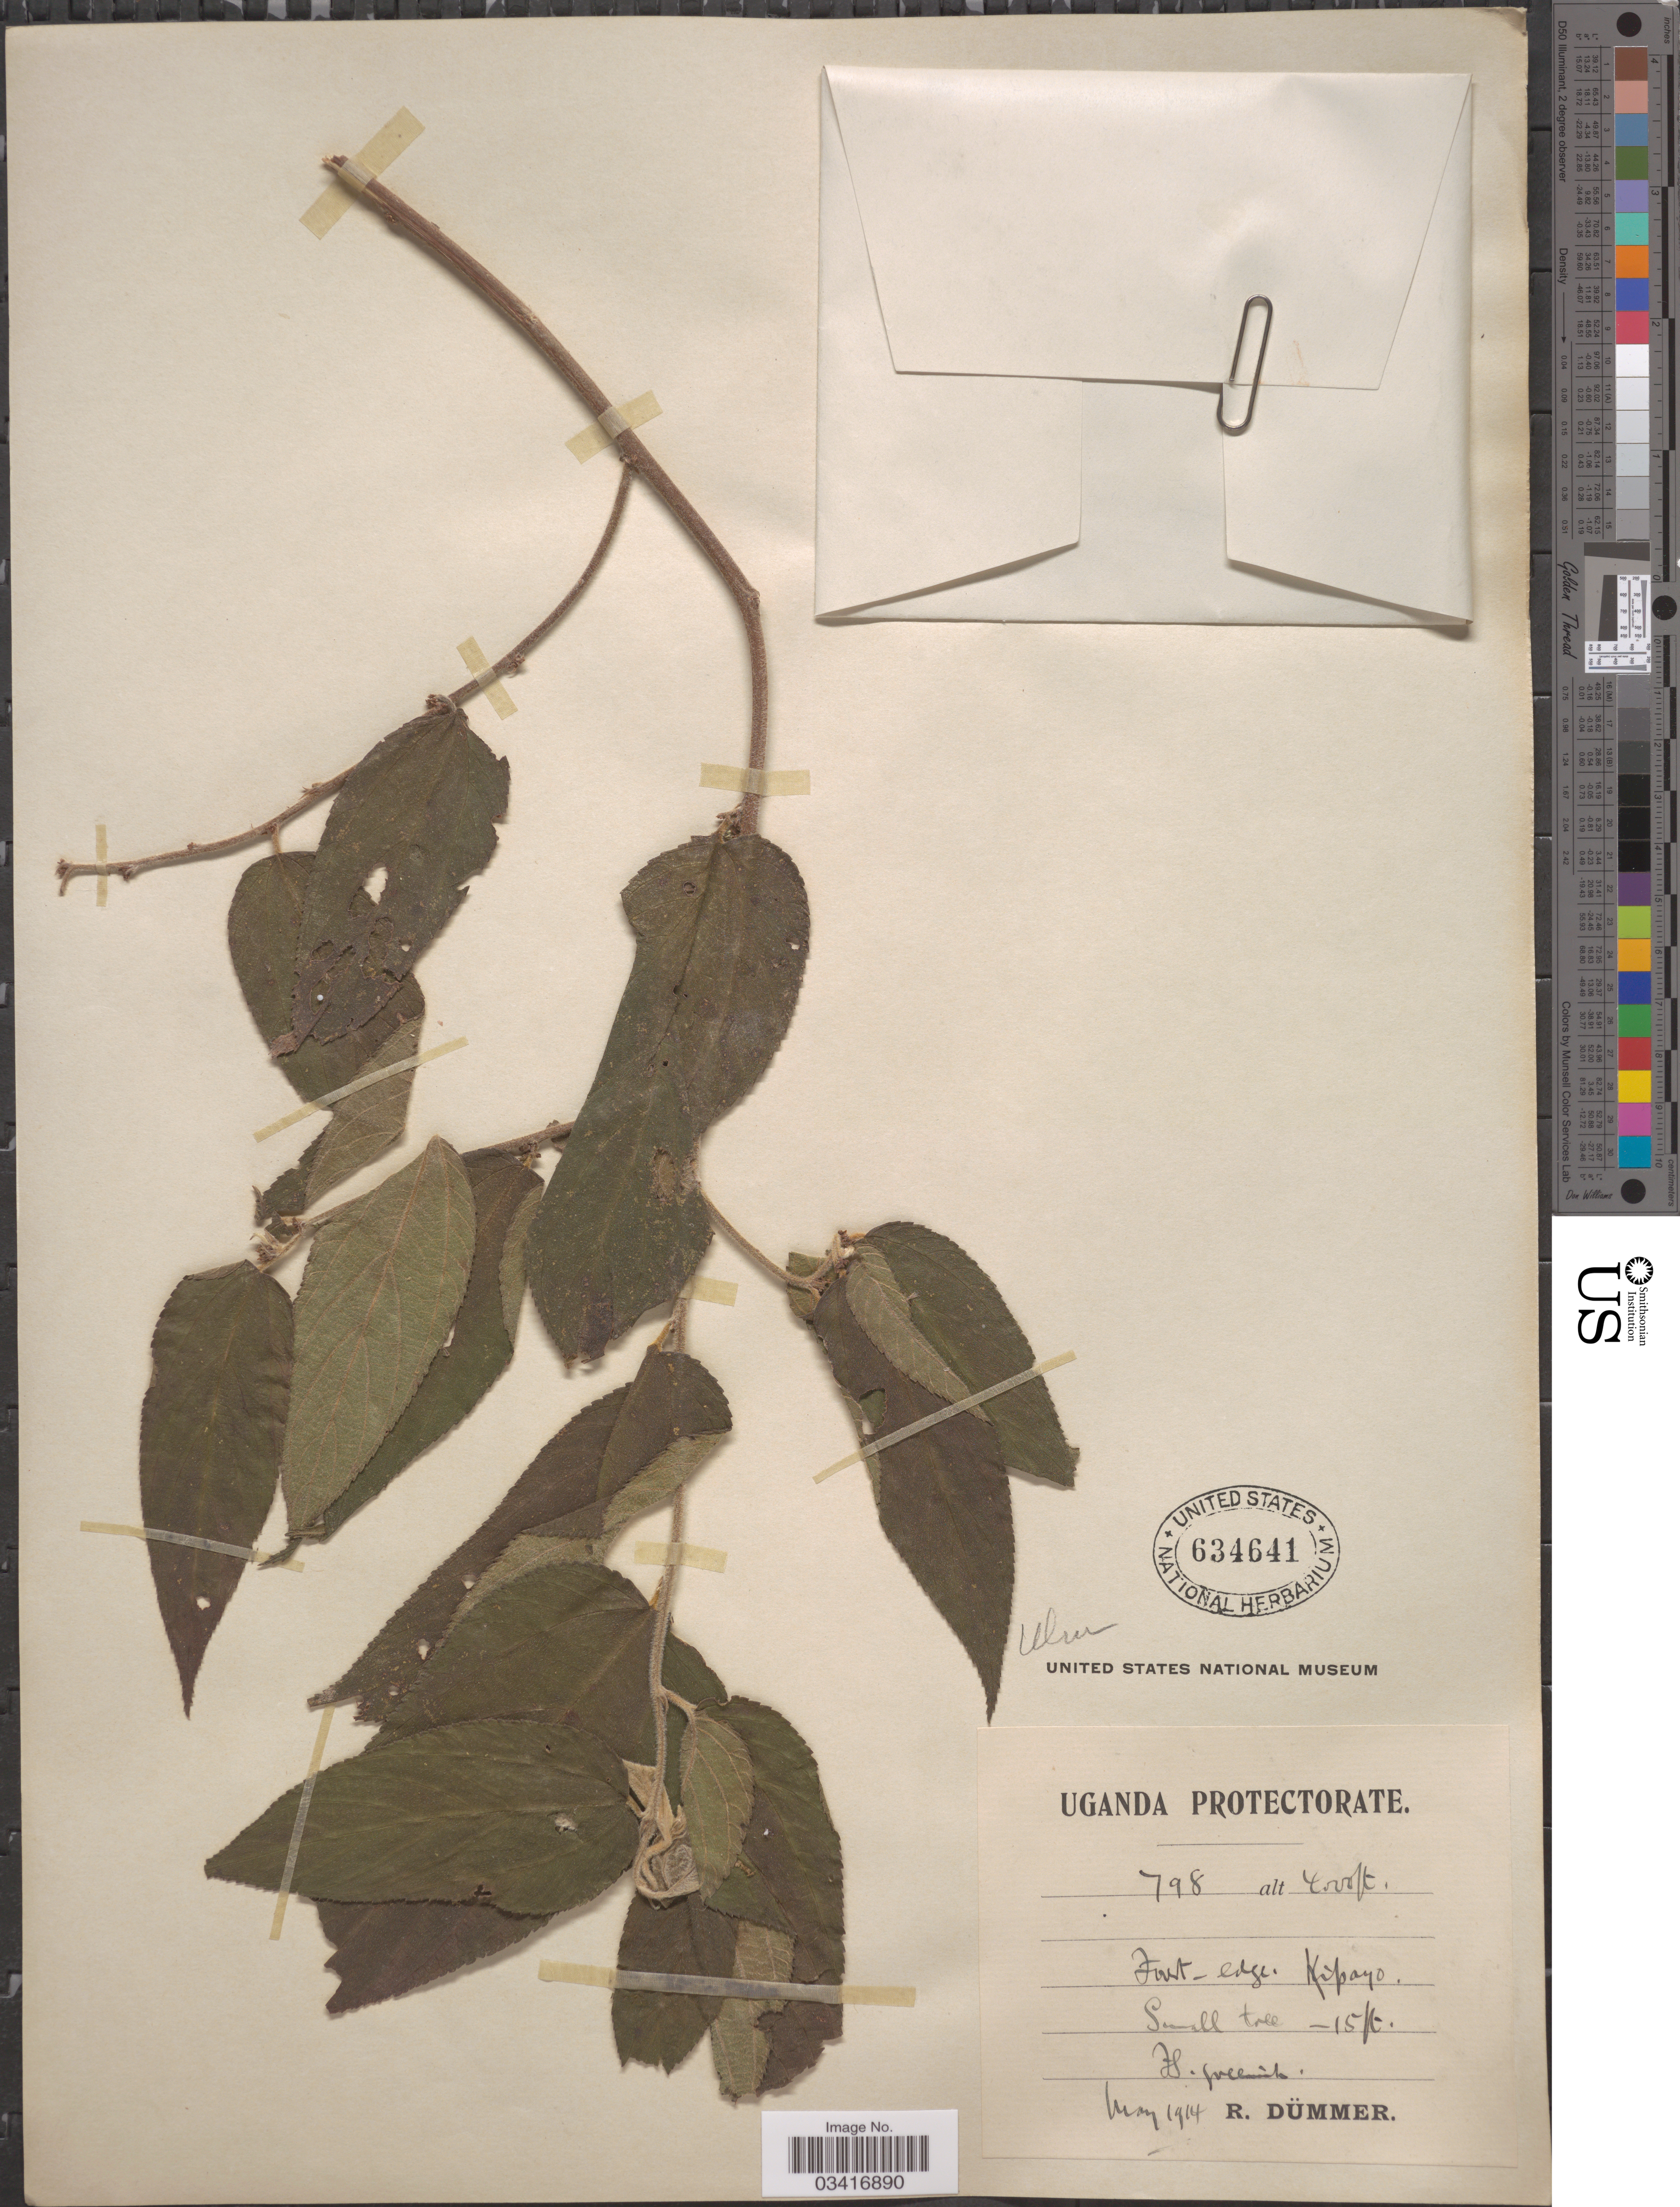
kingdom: Plantae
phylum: Tracheophyta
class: Magnoliopsida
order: Rosales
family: Cannabaceae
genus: Trema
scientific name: Trema sp.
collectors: R. A. Dümmer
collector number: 798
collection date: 1914-05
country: Uganda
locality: Uganda Protectorate. Kipayo.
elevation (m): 1219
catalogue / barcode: US 634641